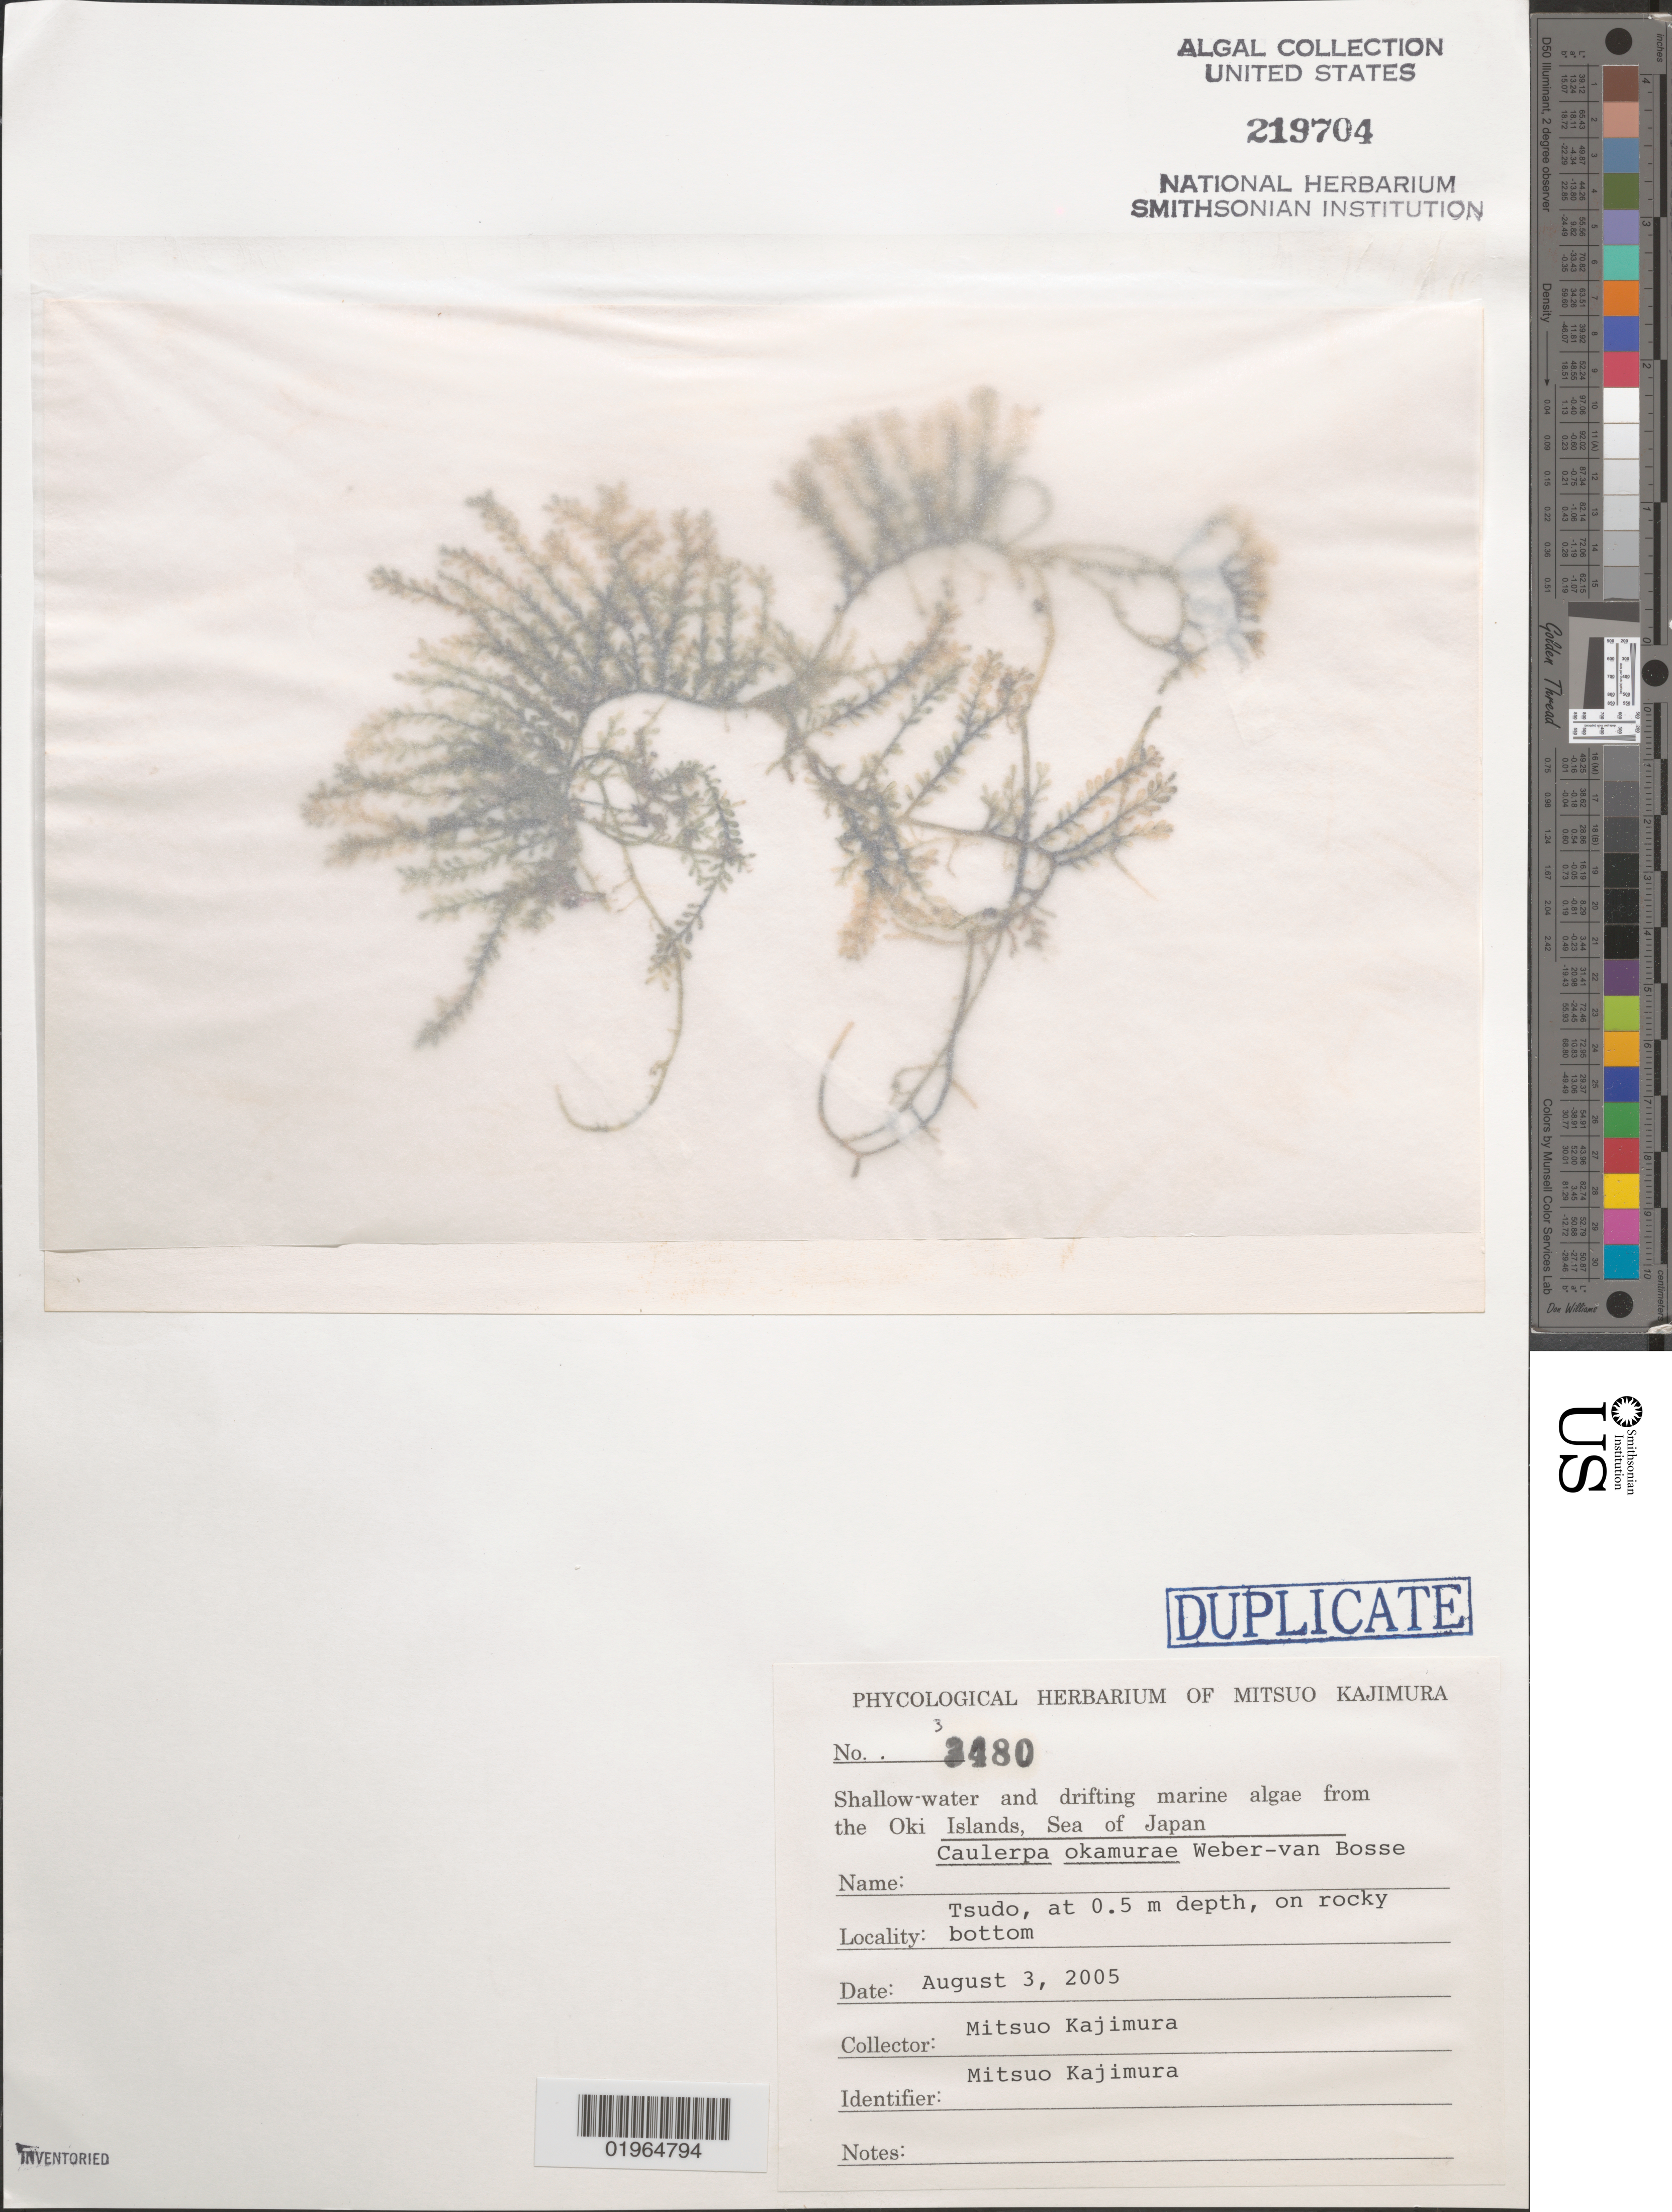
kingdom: Plantae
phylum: Chlorophyta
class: Ulvophyceae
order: Bryopsidales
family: Caulerpaceae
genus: Caulerpa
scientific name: Caulerpa okamurae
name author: Weber Bosse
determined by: Kajimura, Mitsuo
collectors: M. Kajimura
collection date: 2005-08-03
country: Japan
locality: Tsudo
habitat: Rocky bottom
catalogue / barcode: US 219704